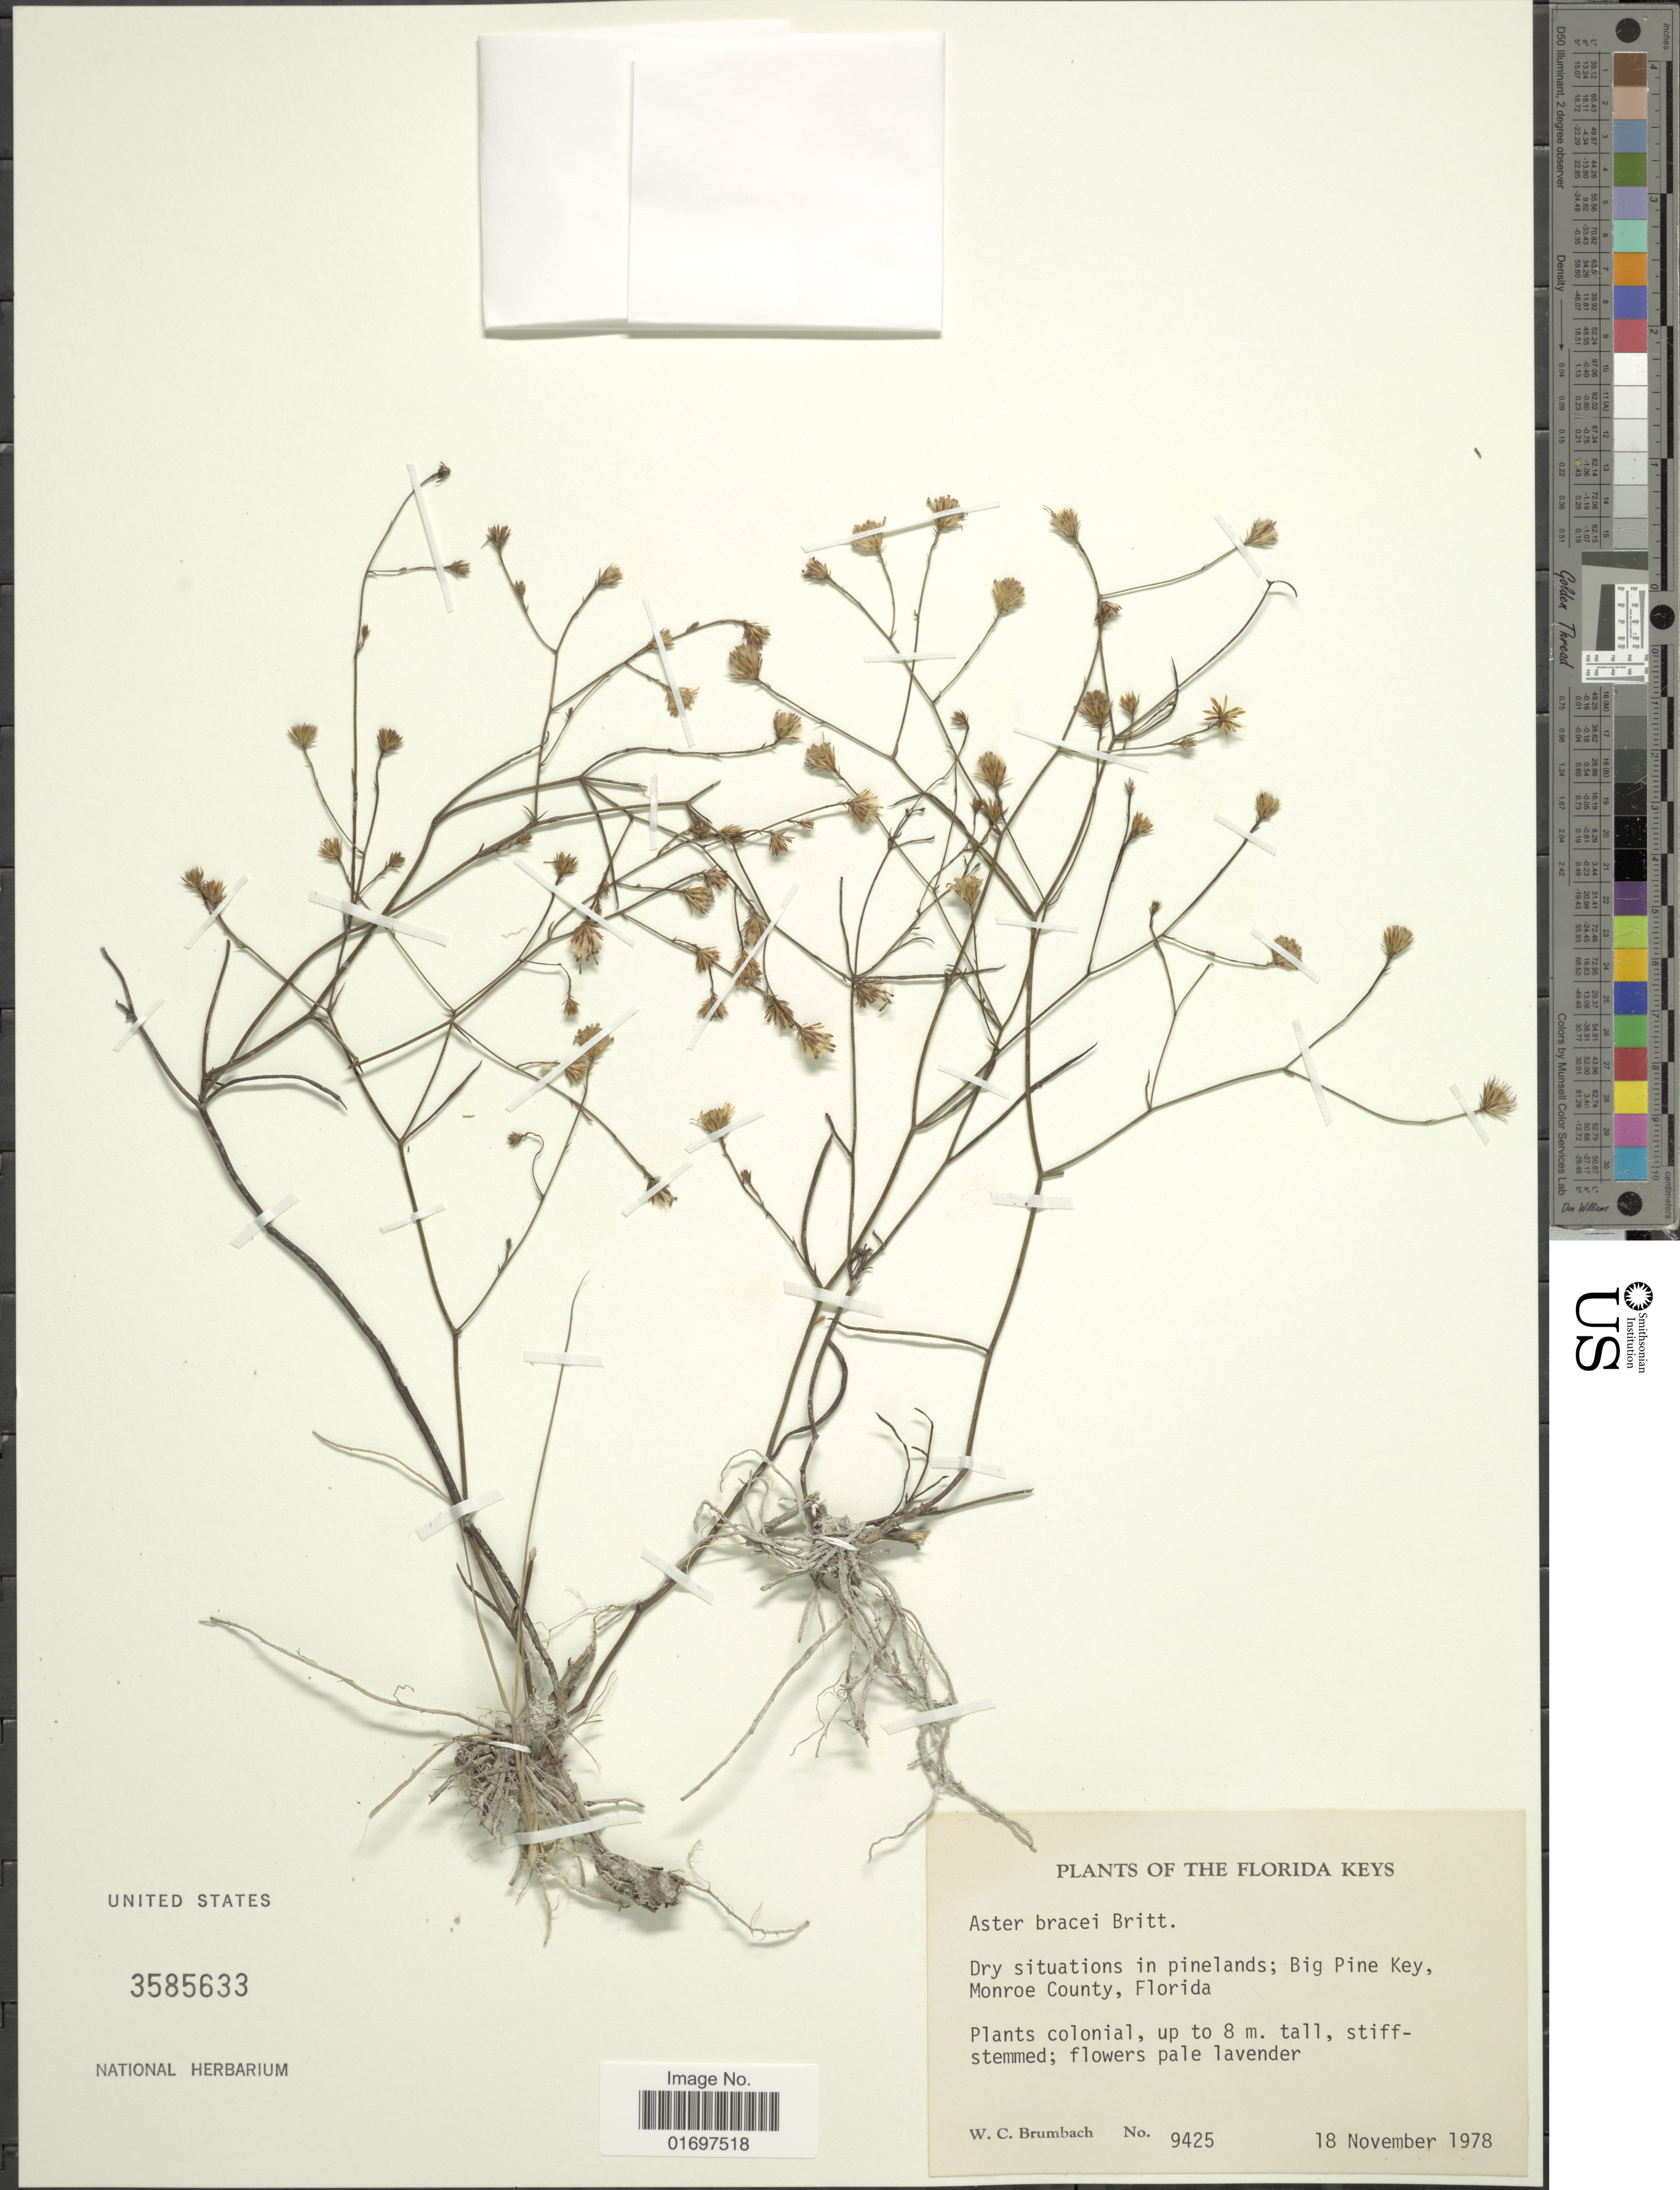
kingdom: Plantae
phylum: Tracheophyta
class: Magnoliopsida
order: Asterales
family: Asteraceae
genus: Symphyotrichum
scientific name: Symphyotrichum bracei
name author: G.L. Nesom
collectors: W. C. Brumbach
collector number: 9425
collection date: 1978-11-18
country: United States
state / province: Florida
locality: Florida Keys, Big Pine Key, Monroe County, Florida.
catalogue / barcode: US 3585633